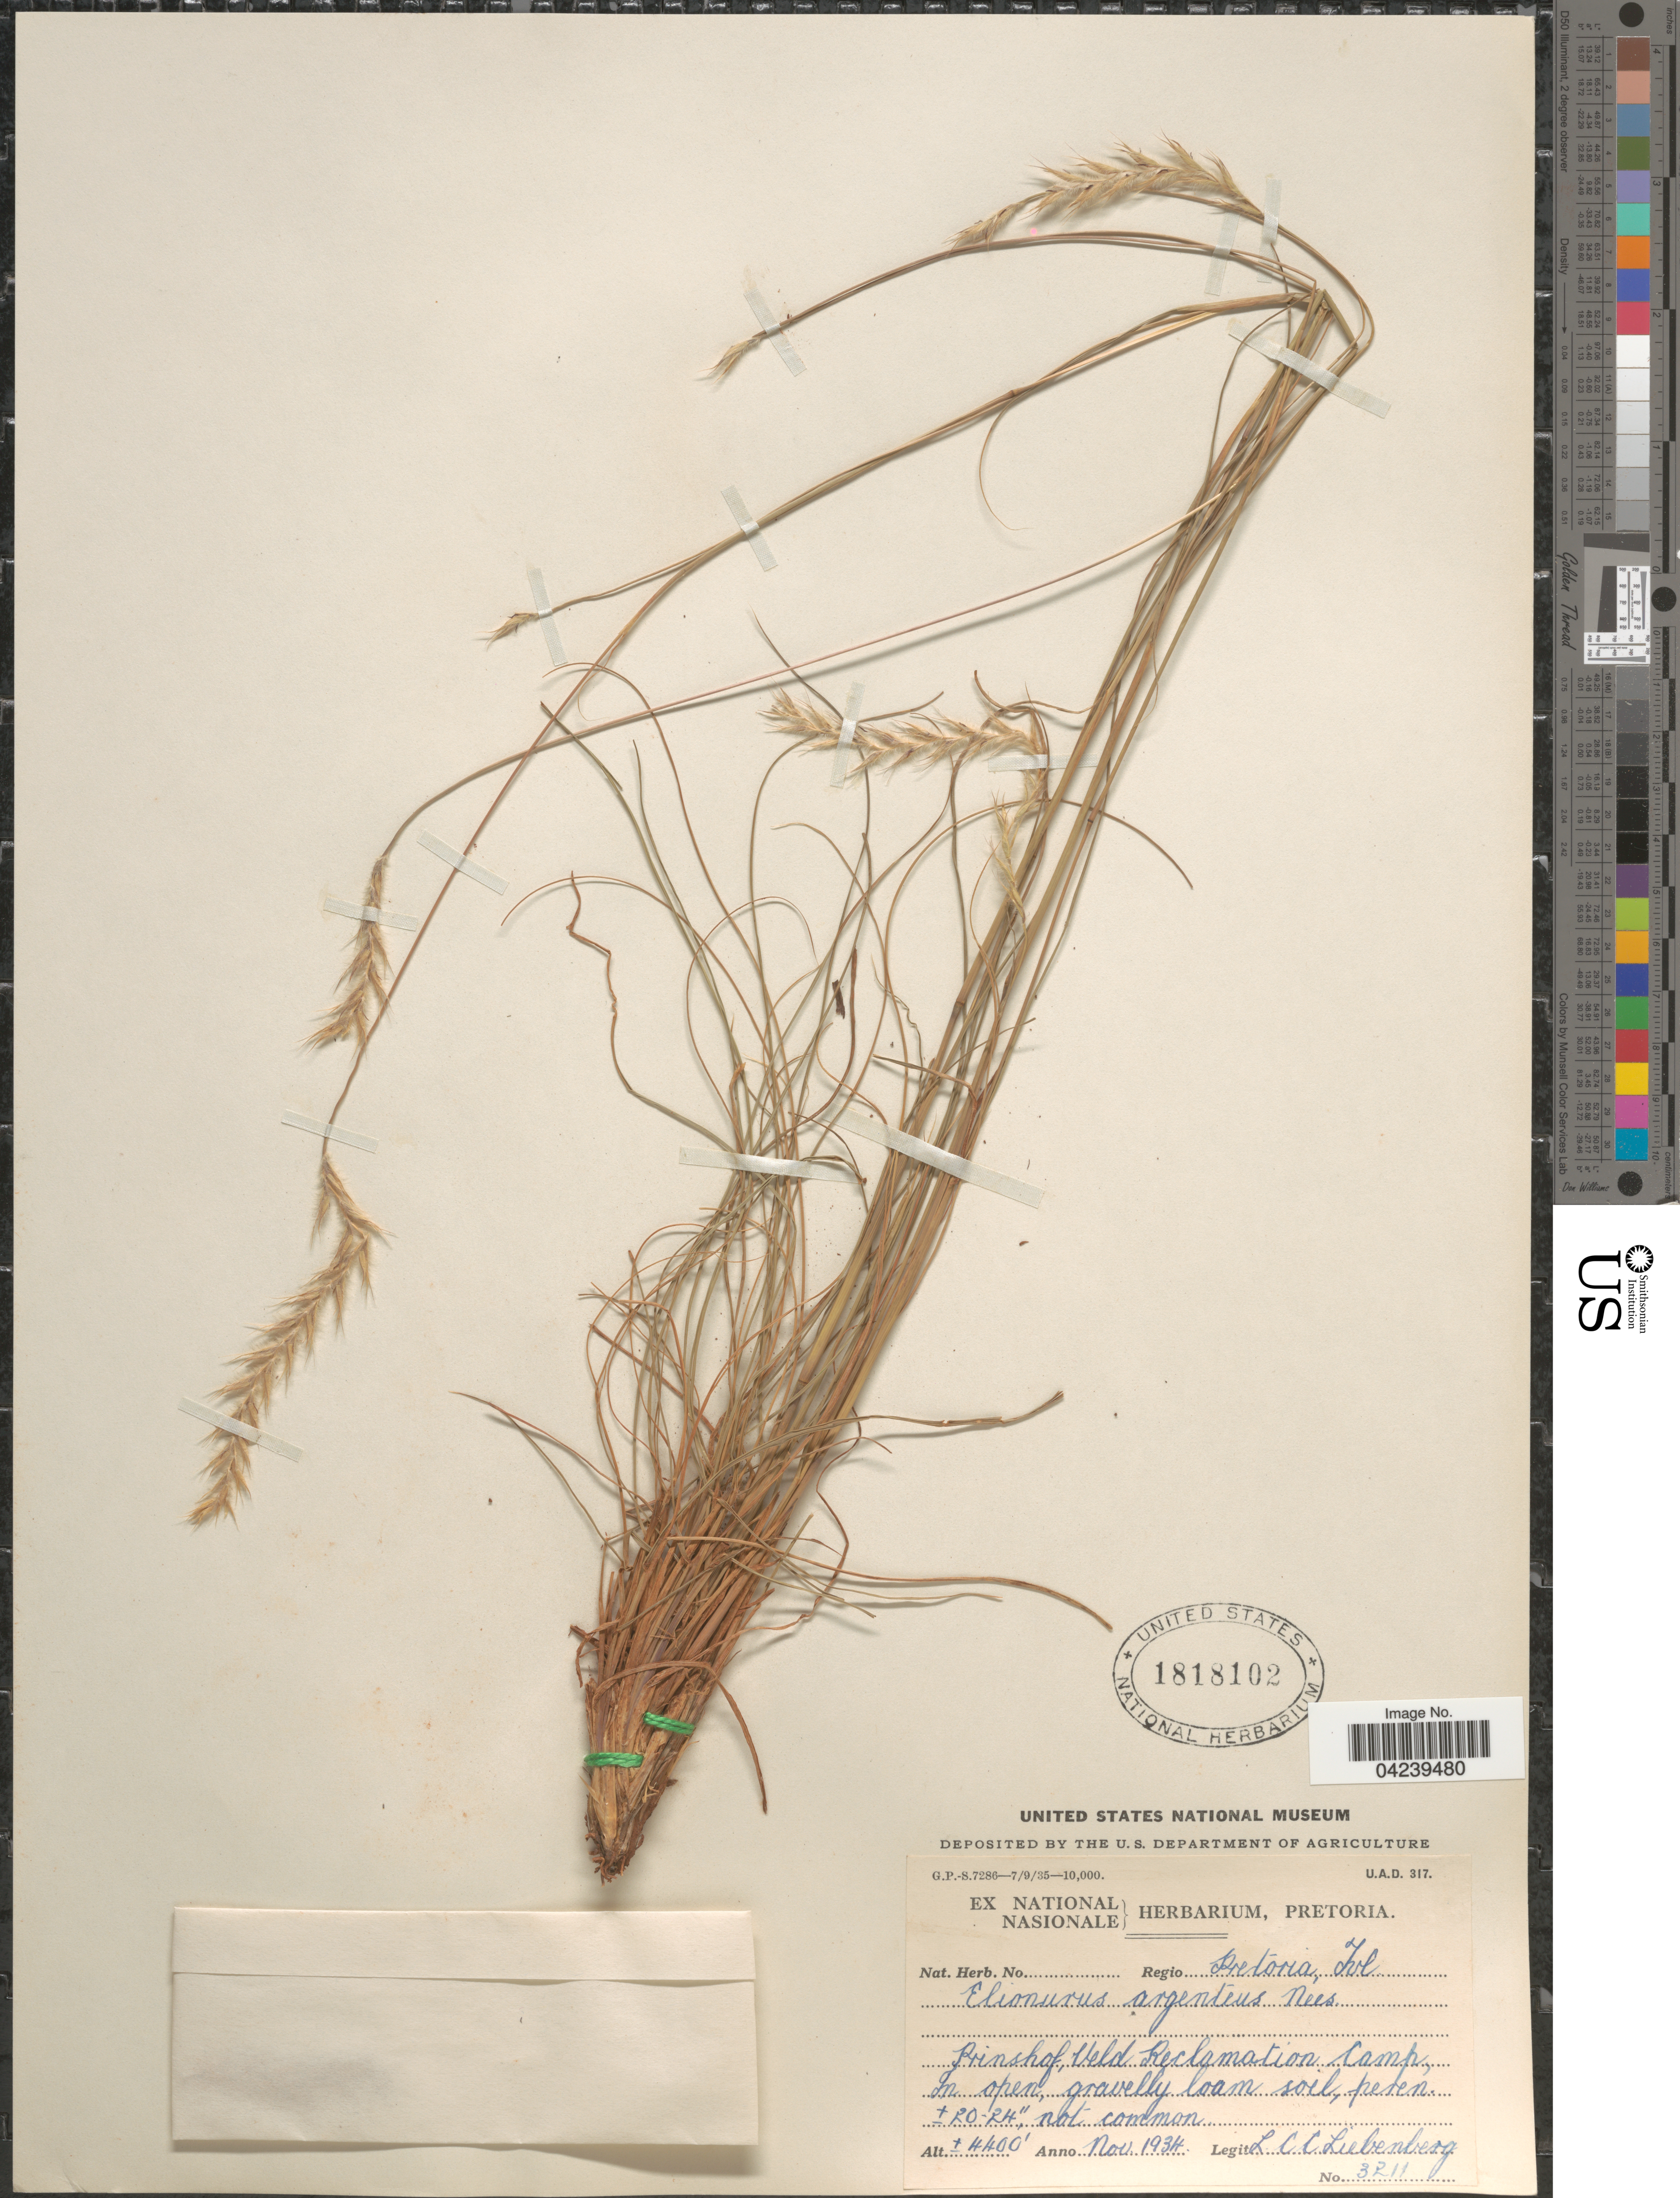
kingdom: Plantae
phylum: Tracheophyta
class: Liliopsida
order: Poales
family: Poaceae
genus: Elionurus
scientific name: Elionurus muticus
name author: (Spreng.) Kuntze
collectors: L. Liebenberg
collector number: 3211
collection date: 1934-11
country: South Africa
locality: Regio Pretoria, Tvl. Prinshof, Veld Reclamation Camp.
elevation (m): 1341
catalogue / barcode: US 1818102